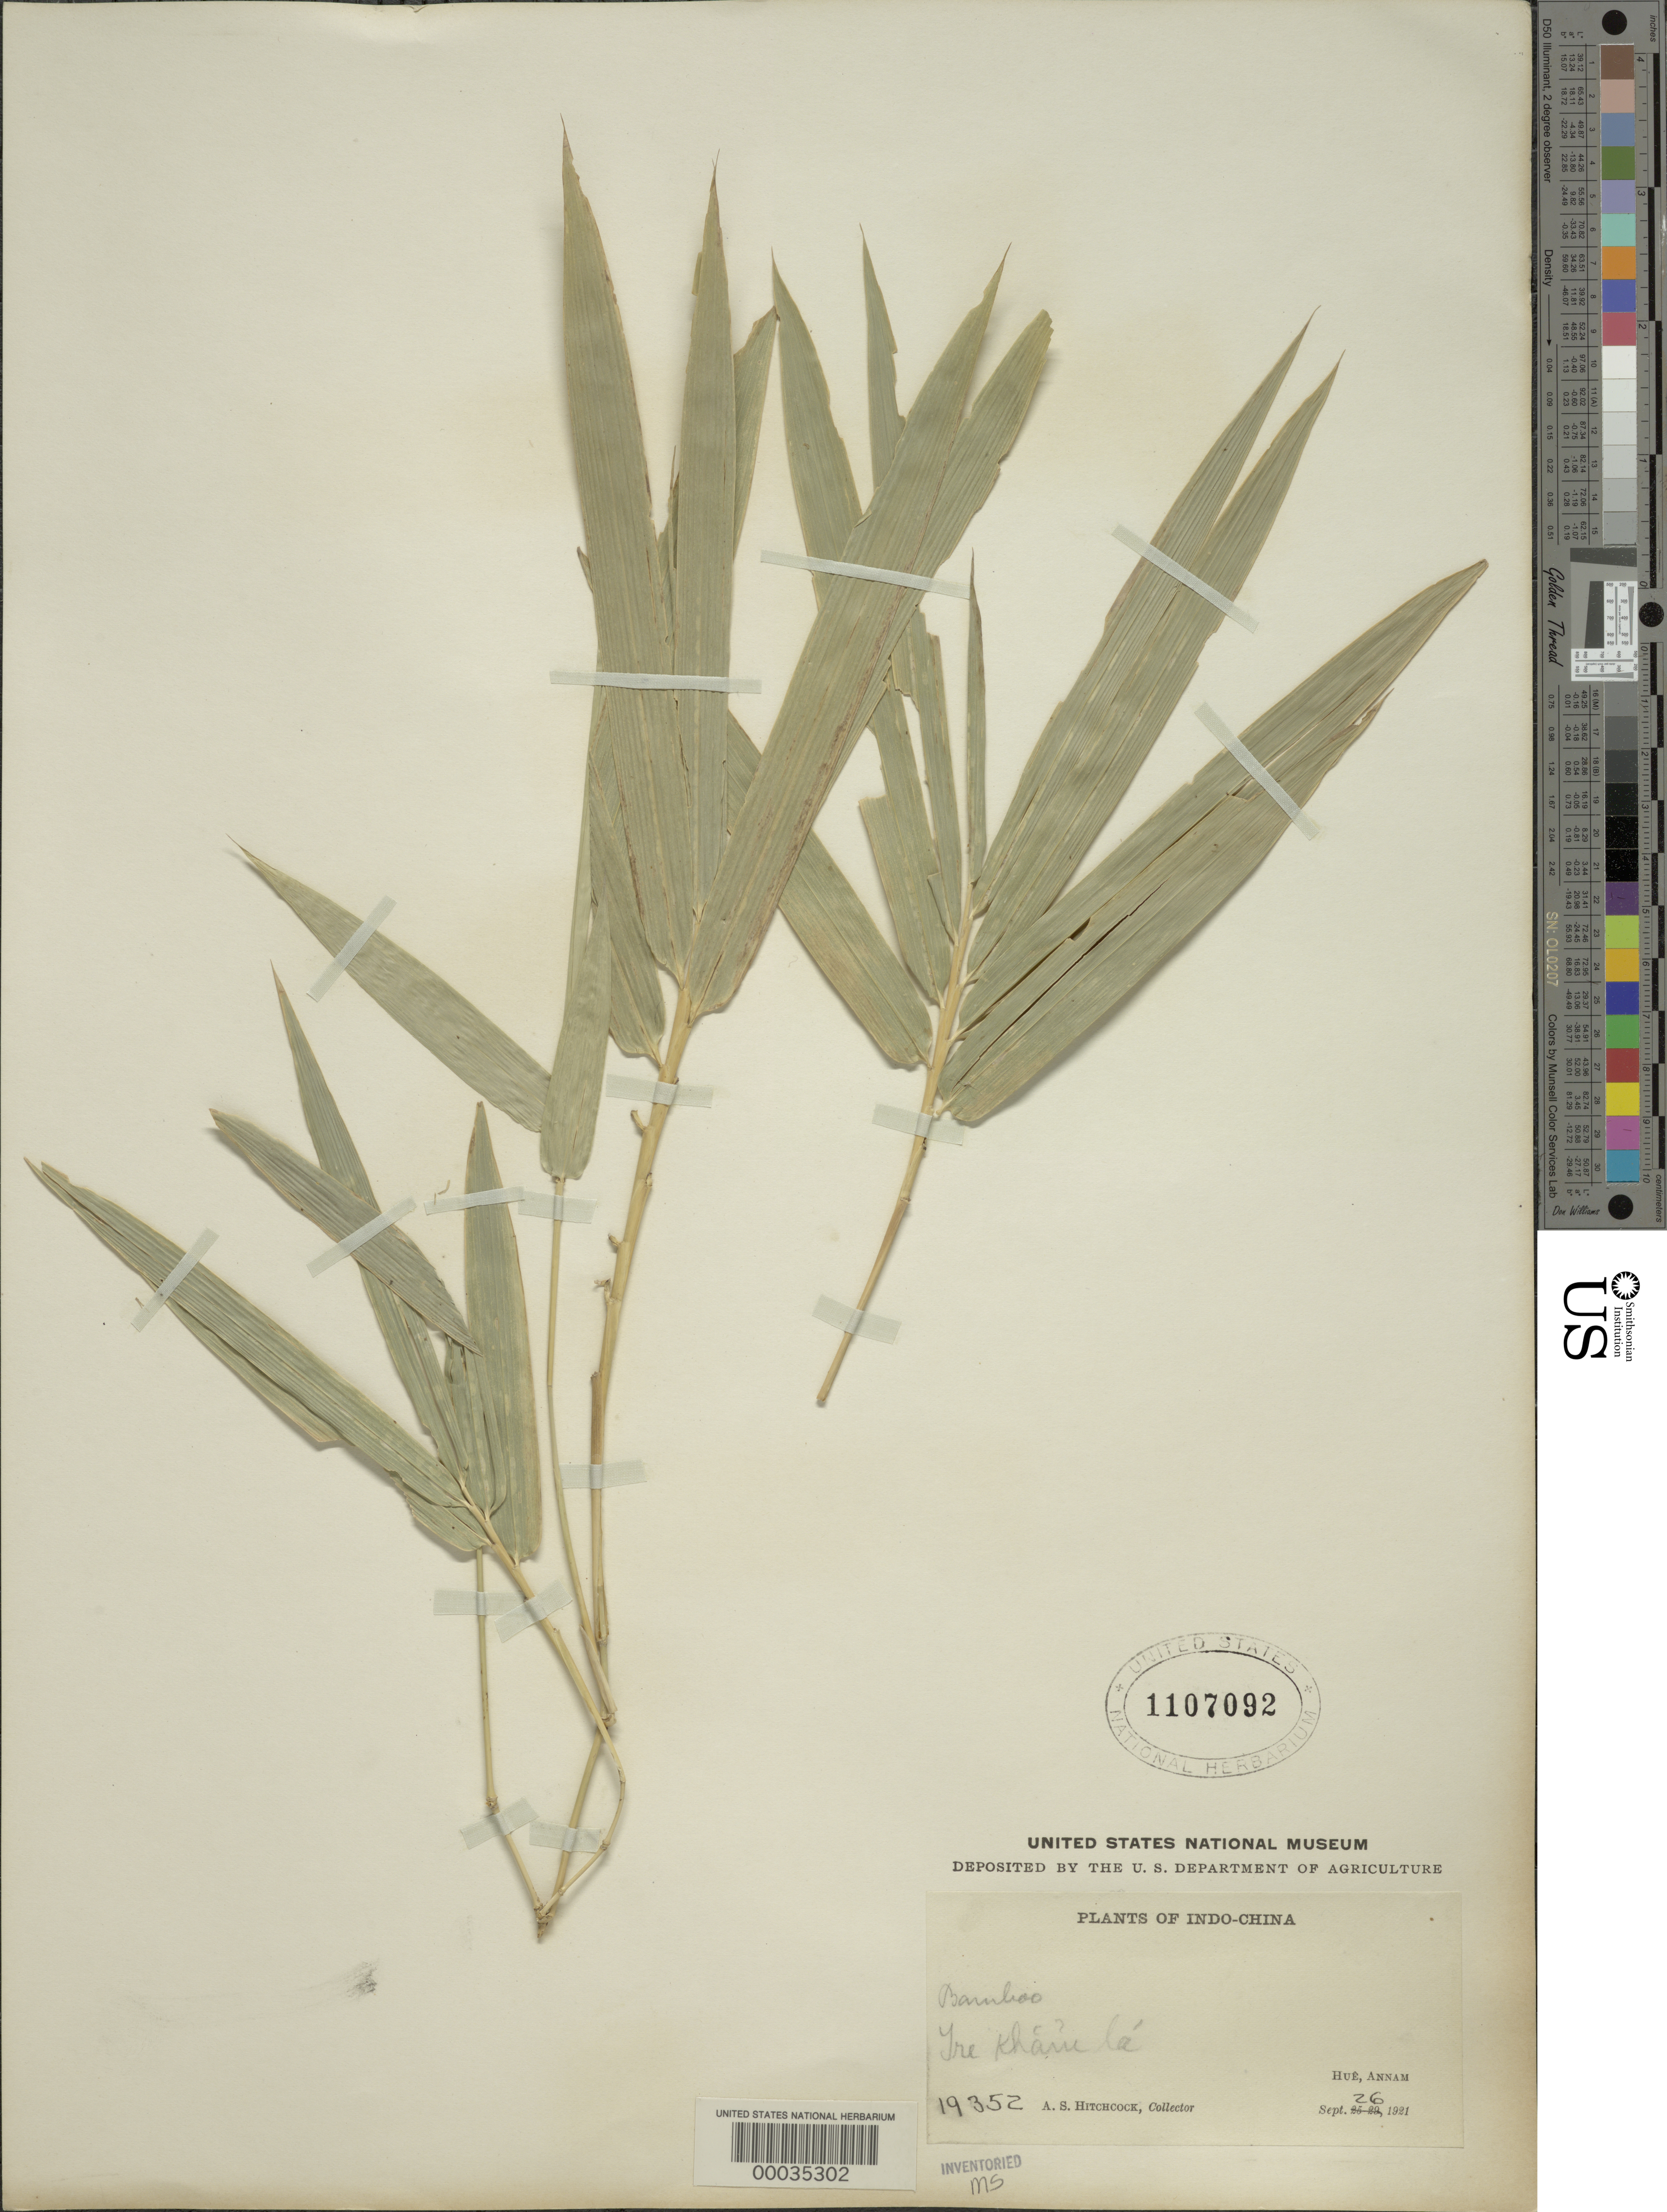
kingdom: Plantae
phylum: Tracheophyta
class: Liliopsida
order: Poales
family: Poaceae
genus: Bambusa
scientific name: Bambusa sp.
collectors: A. S. Hitchcock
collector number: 19352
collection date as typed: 26 Sep 1921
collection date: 1921-09-26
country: Vietnam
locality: Plants of indo-china, hue, annam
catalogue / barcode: US 1107092